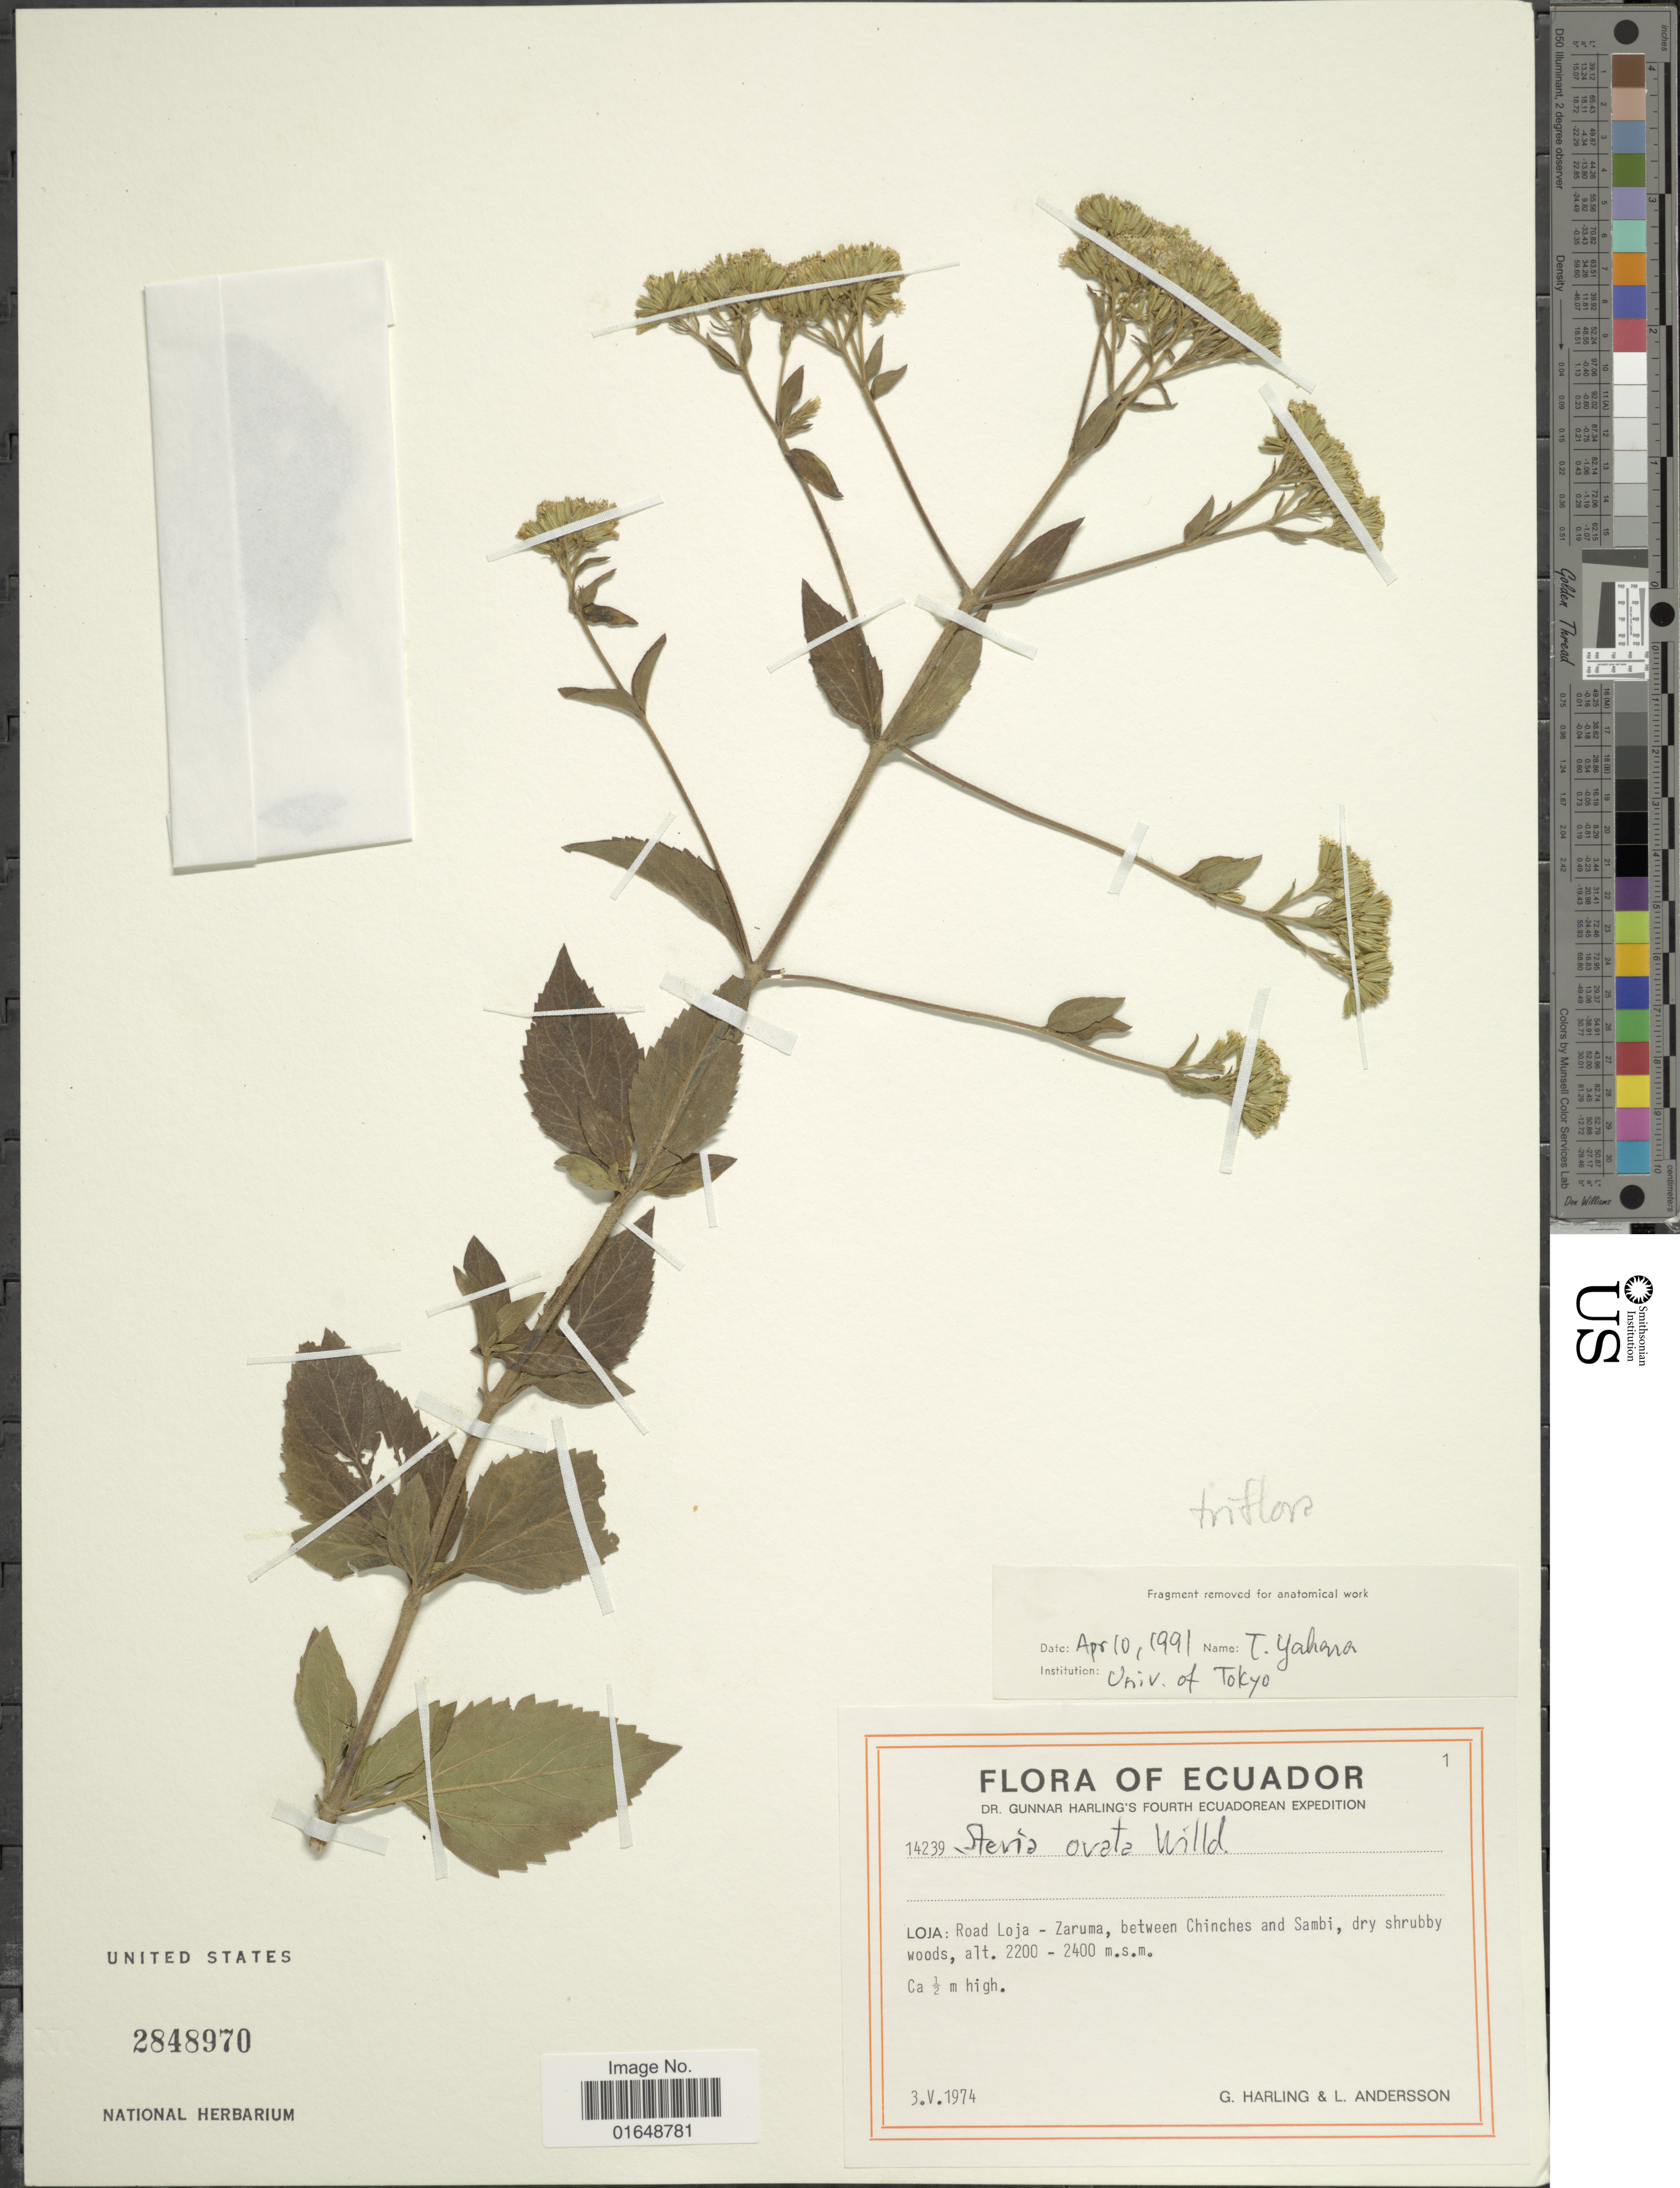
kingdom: Plantae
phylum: Tracheophyta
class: Magnoliopsida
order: Asterales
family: Asteraceae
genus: Stevia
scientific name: Stevia triflora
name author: DC.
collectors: G. Harling & L. Andersson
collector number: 14239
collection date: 1974-05-03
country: Ecuador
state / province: Loja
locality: Loja: Road Loja - Zaruma, between Chinches and Sambi, dry shrubby woods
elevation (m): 2200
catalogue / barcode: US 2848970